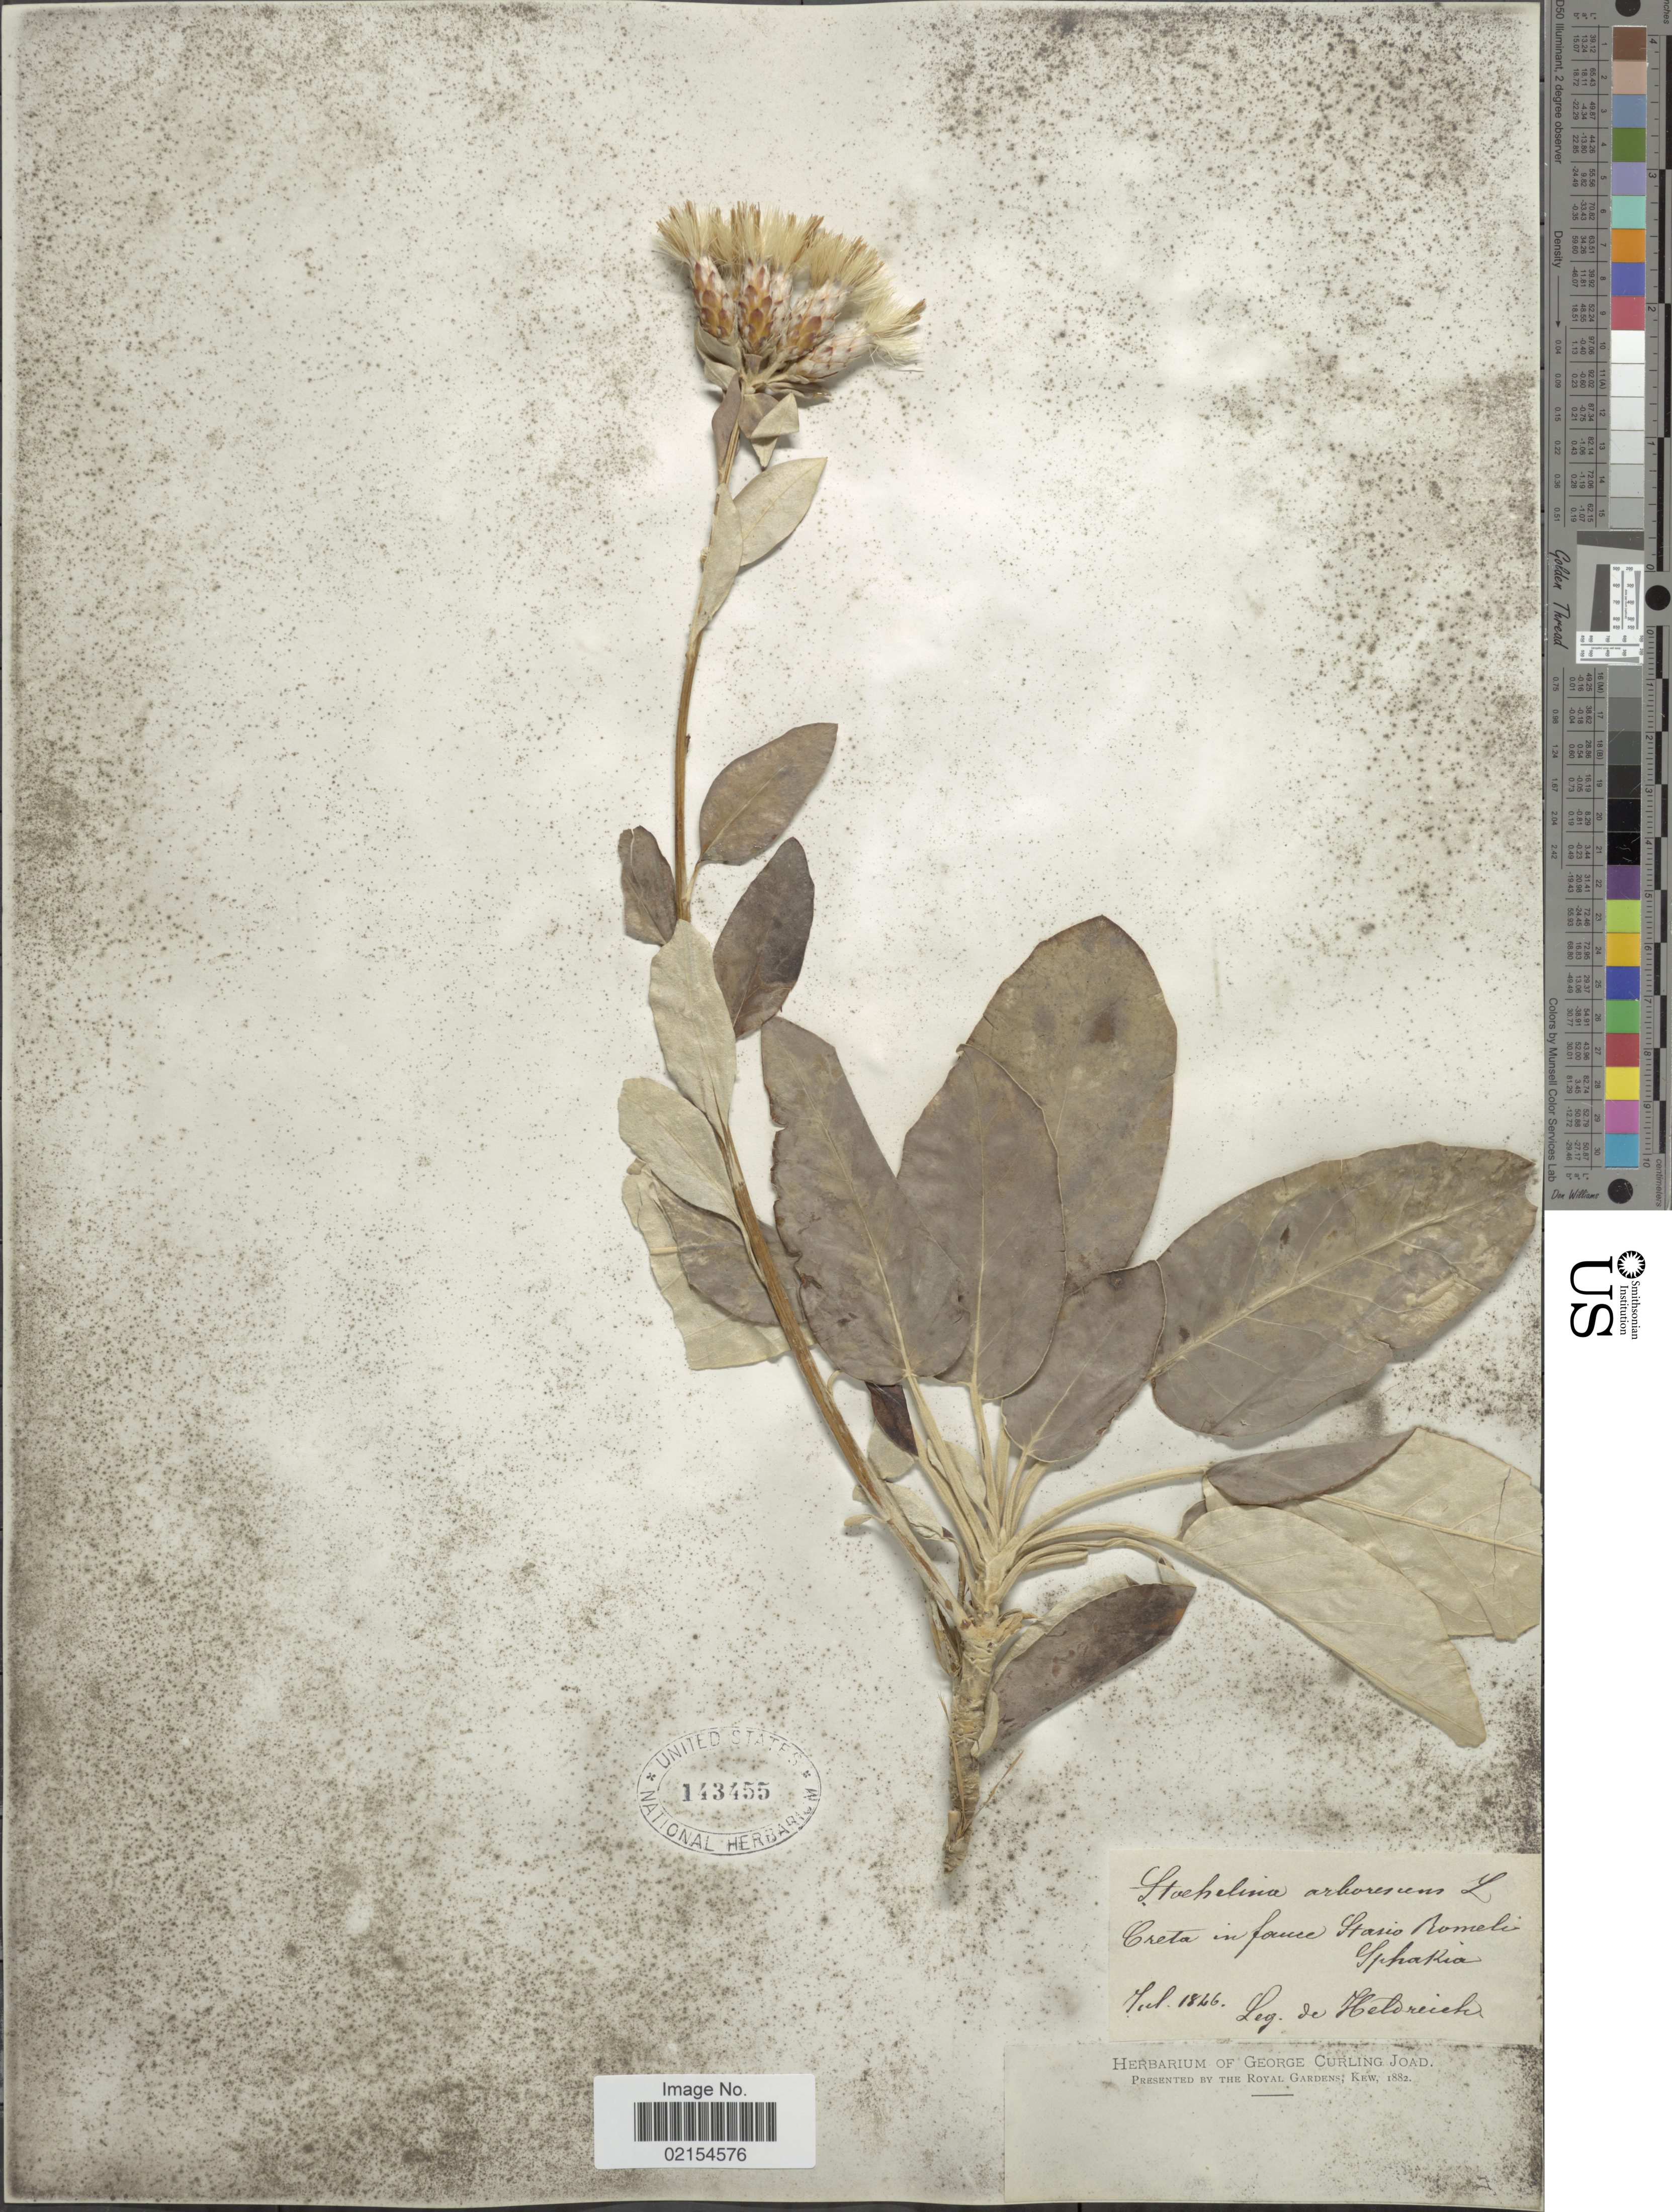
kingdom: Plantae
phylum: Tracheophyta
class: Magnoliopsida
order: Asterales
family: Asteraceae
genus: Staehelina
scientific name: Staehelina petiolata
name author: (L.) Hilliard & B.L. Burtt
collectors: -. De Heldreich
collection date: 1846-07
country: Greece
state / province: Crete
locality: Creta in fauce Stasio Romelia, Sphakia.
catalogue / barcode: US 143455